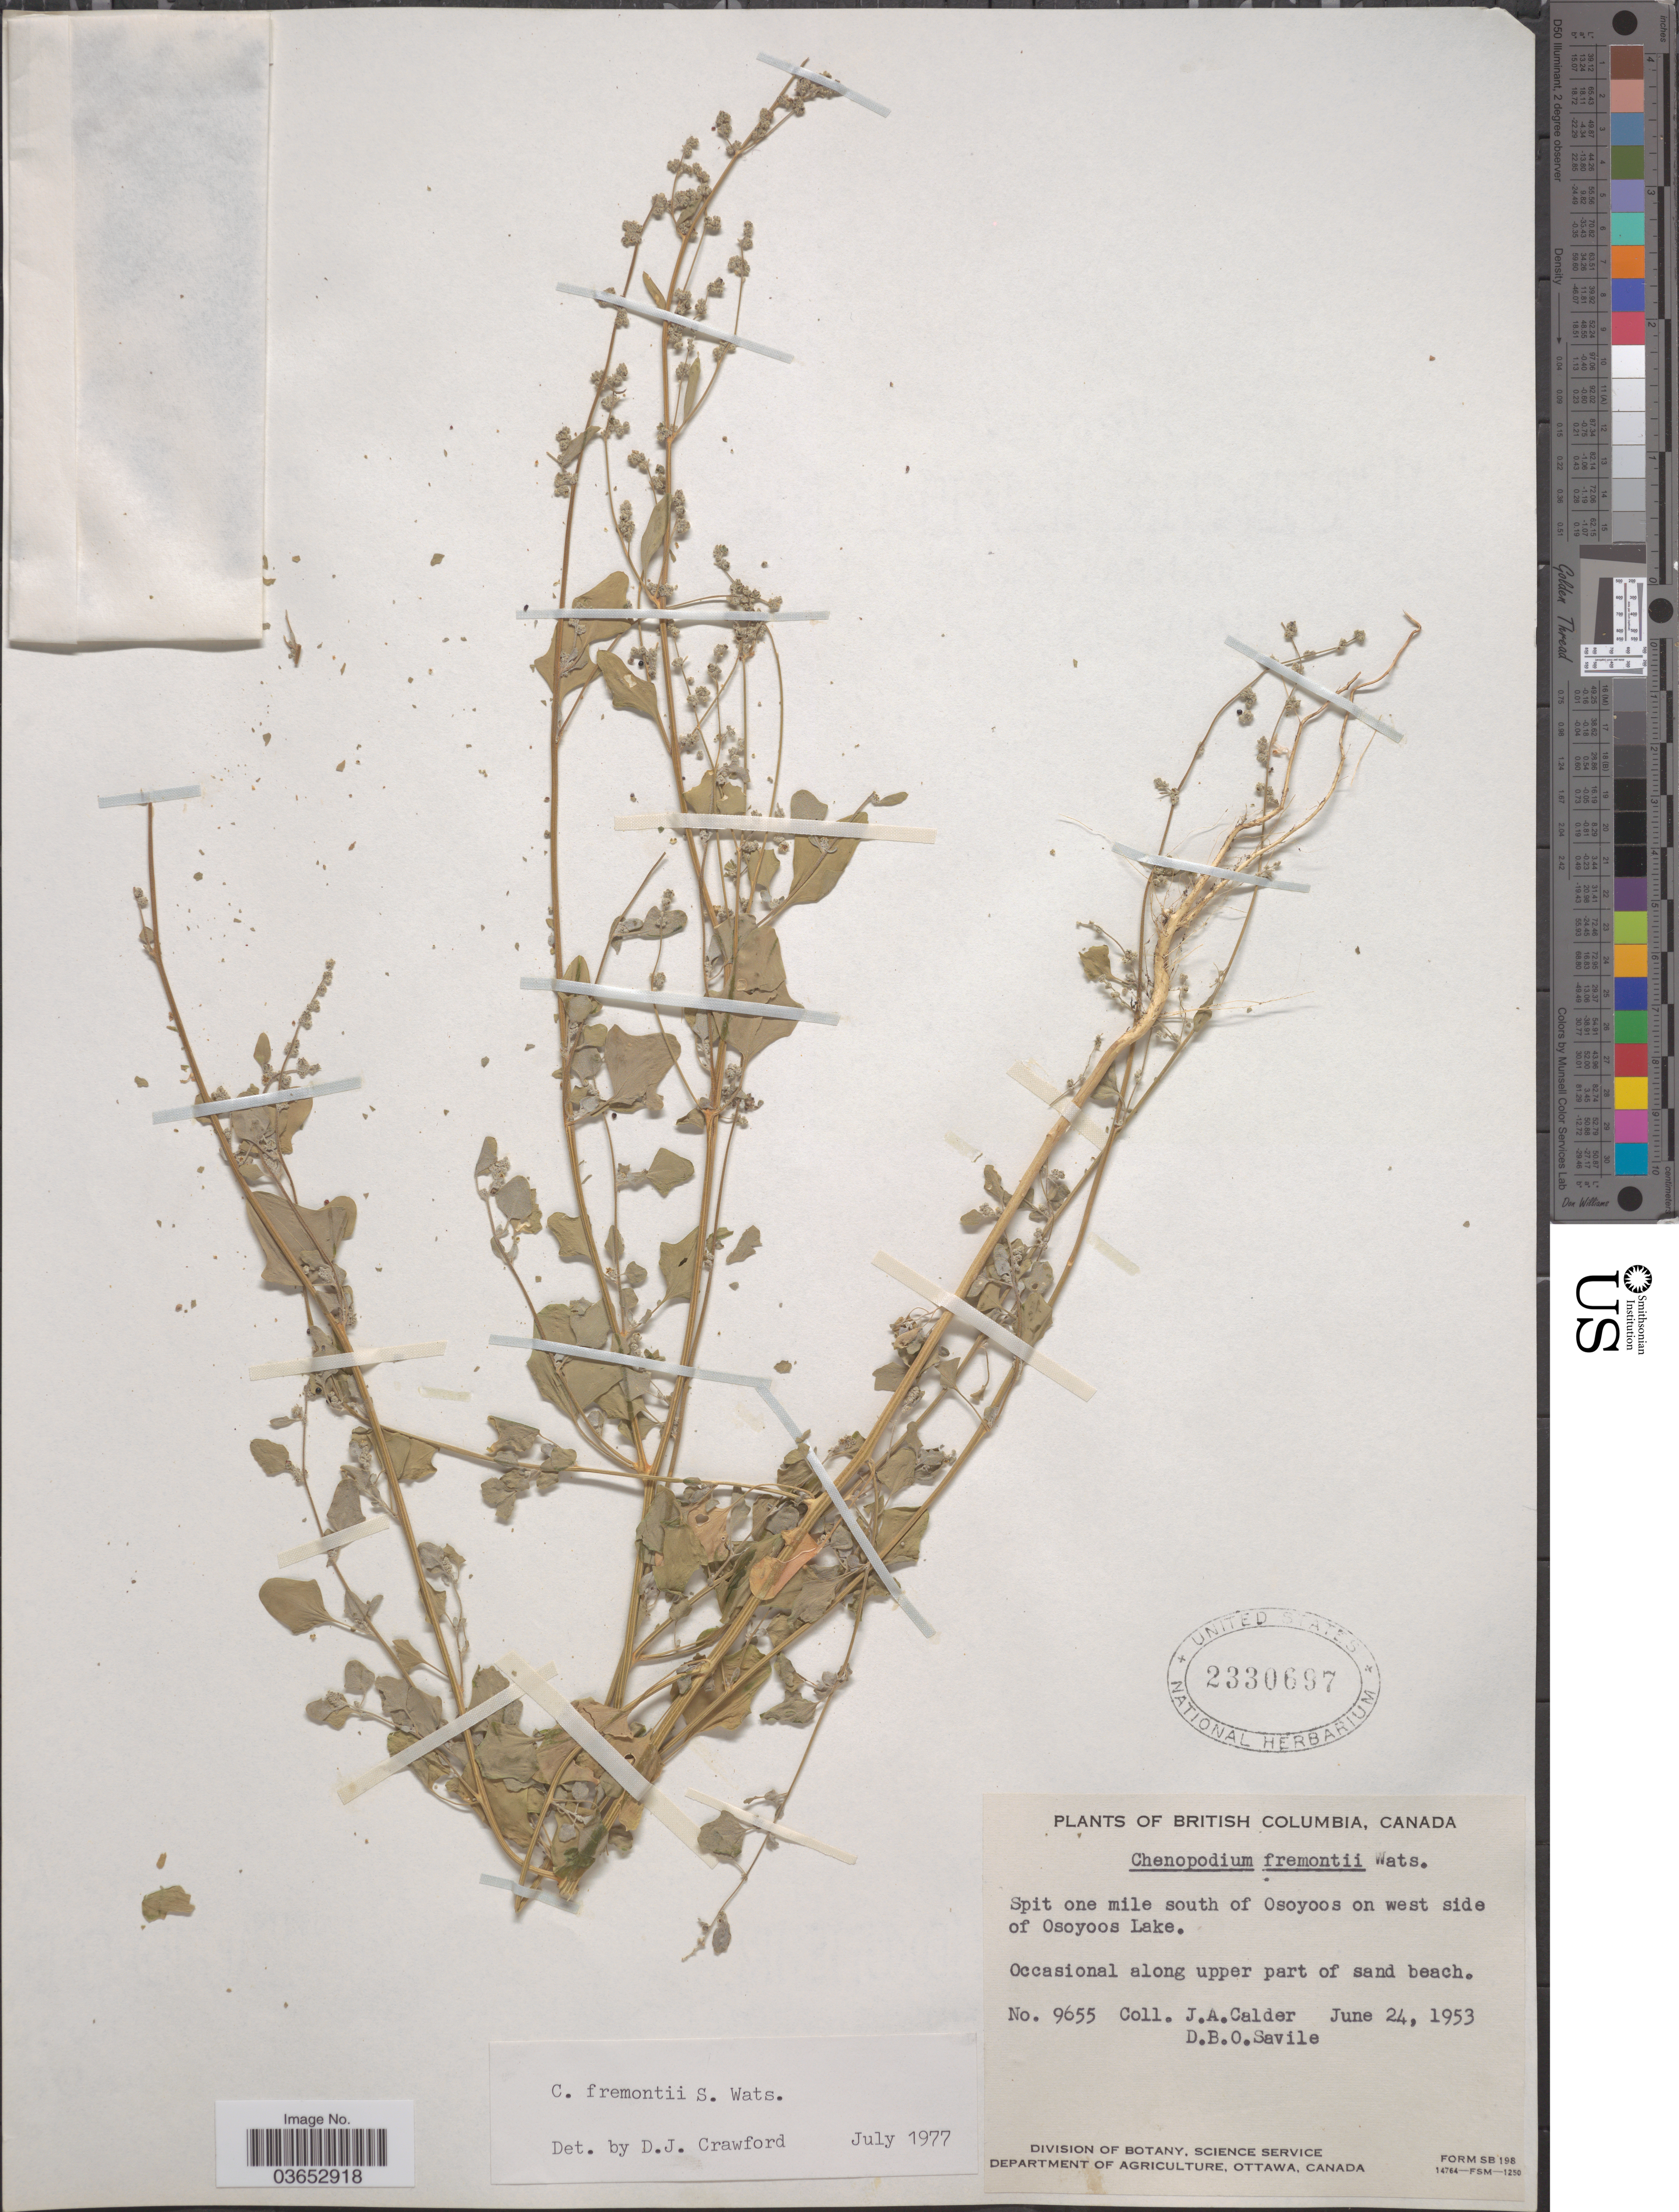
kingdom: Plantae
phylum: Tracheophyta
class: Magnoliopsida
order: Caryophyllales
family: Amaranthaceae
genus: Chenopodium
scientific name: Chenopodium fremontii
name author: S. Watson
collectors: J. A. Calder & D. Savile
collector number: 9655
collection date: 1953-06-24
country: Canada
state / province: British Columbia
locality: Spit one mile south of Osoyoos on west side of Osoyoos Lake.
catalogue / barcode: US 2330697